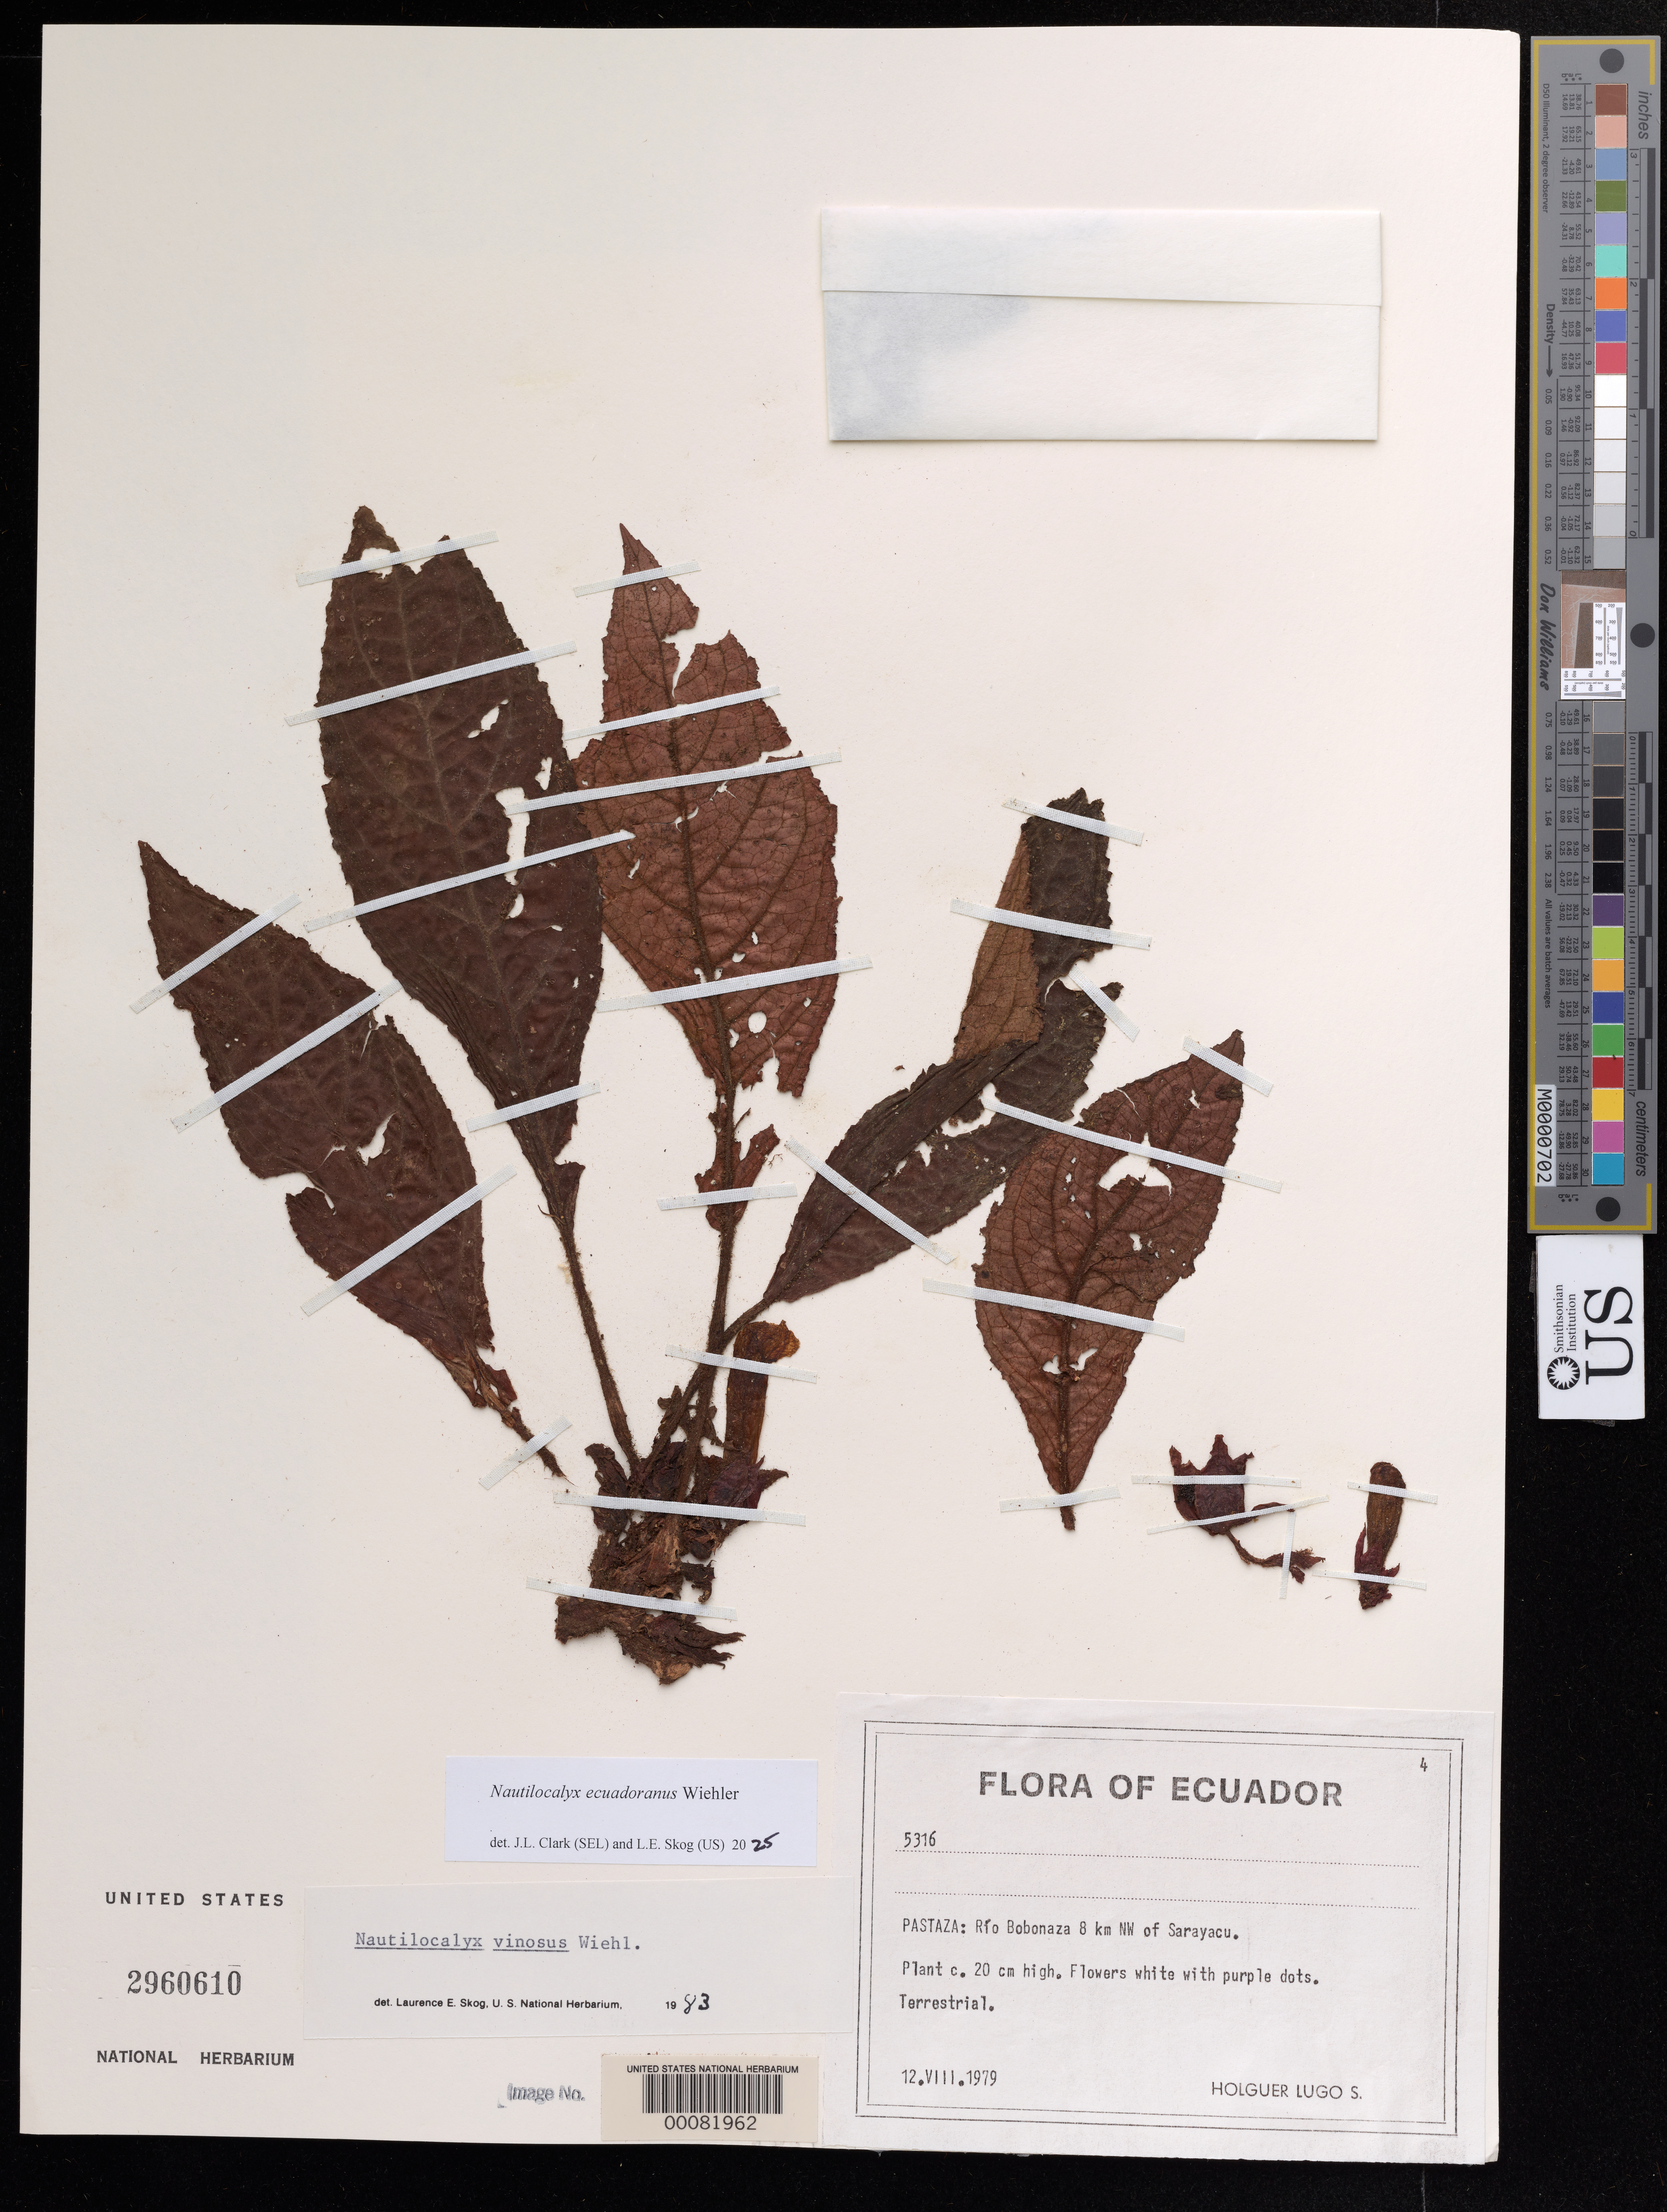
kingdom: Plantae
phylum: Tracheophyta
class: Magnoliopsida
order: Lamiales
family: Gesneriaceae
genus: Nautilocalyx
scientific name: Nautilocalyx ecuadoranus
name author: Wiehler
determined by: Clark, J. L.; Skog, Laurence E.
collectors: H. Lugo S.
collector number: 5316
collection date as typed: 12 Aug 1979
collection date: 1979-08-12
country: Ecuador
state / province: Pastaza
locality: Rio Bobonaza, 8 km NW of Sarayacu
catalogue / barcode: US 2960610